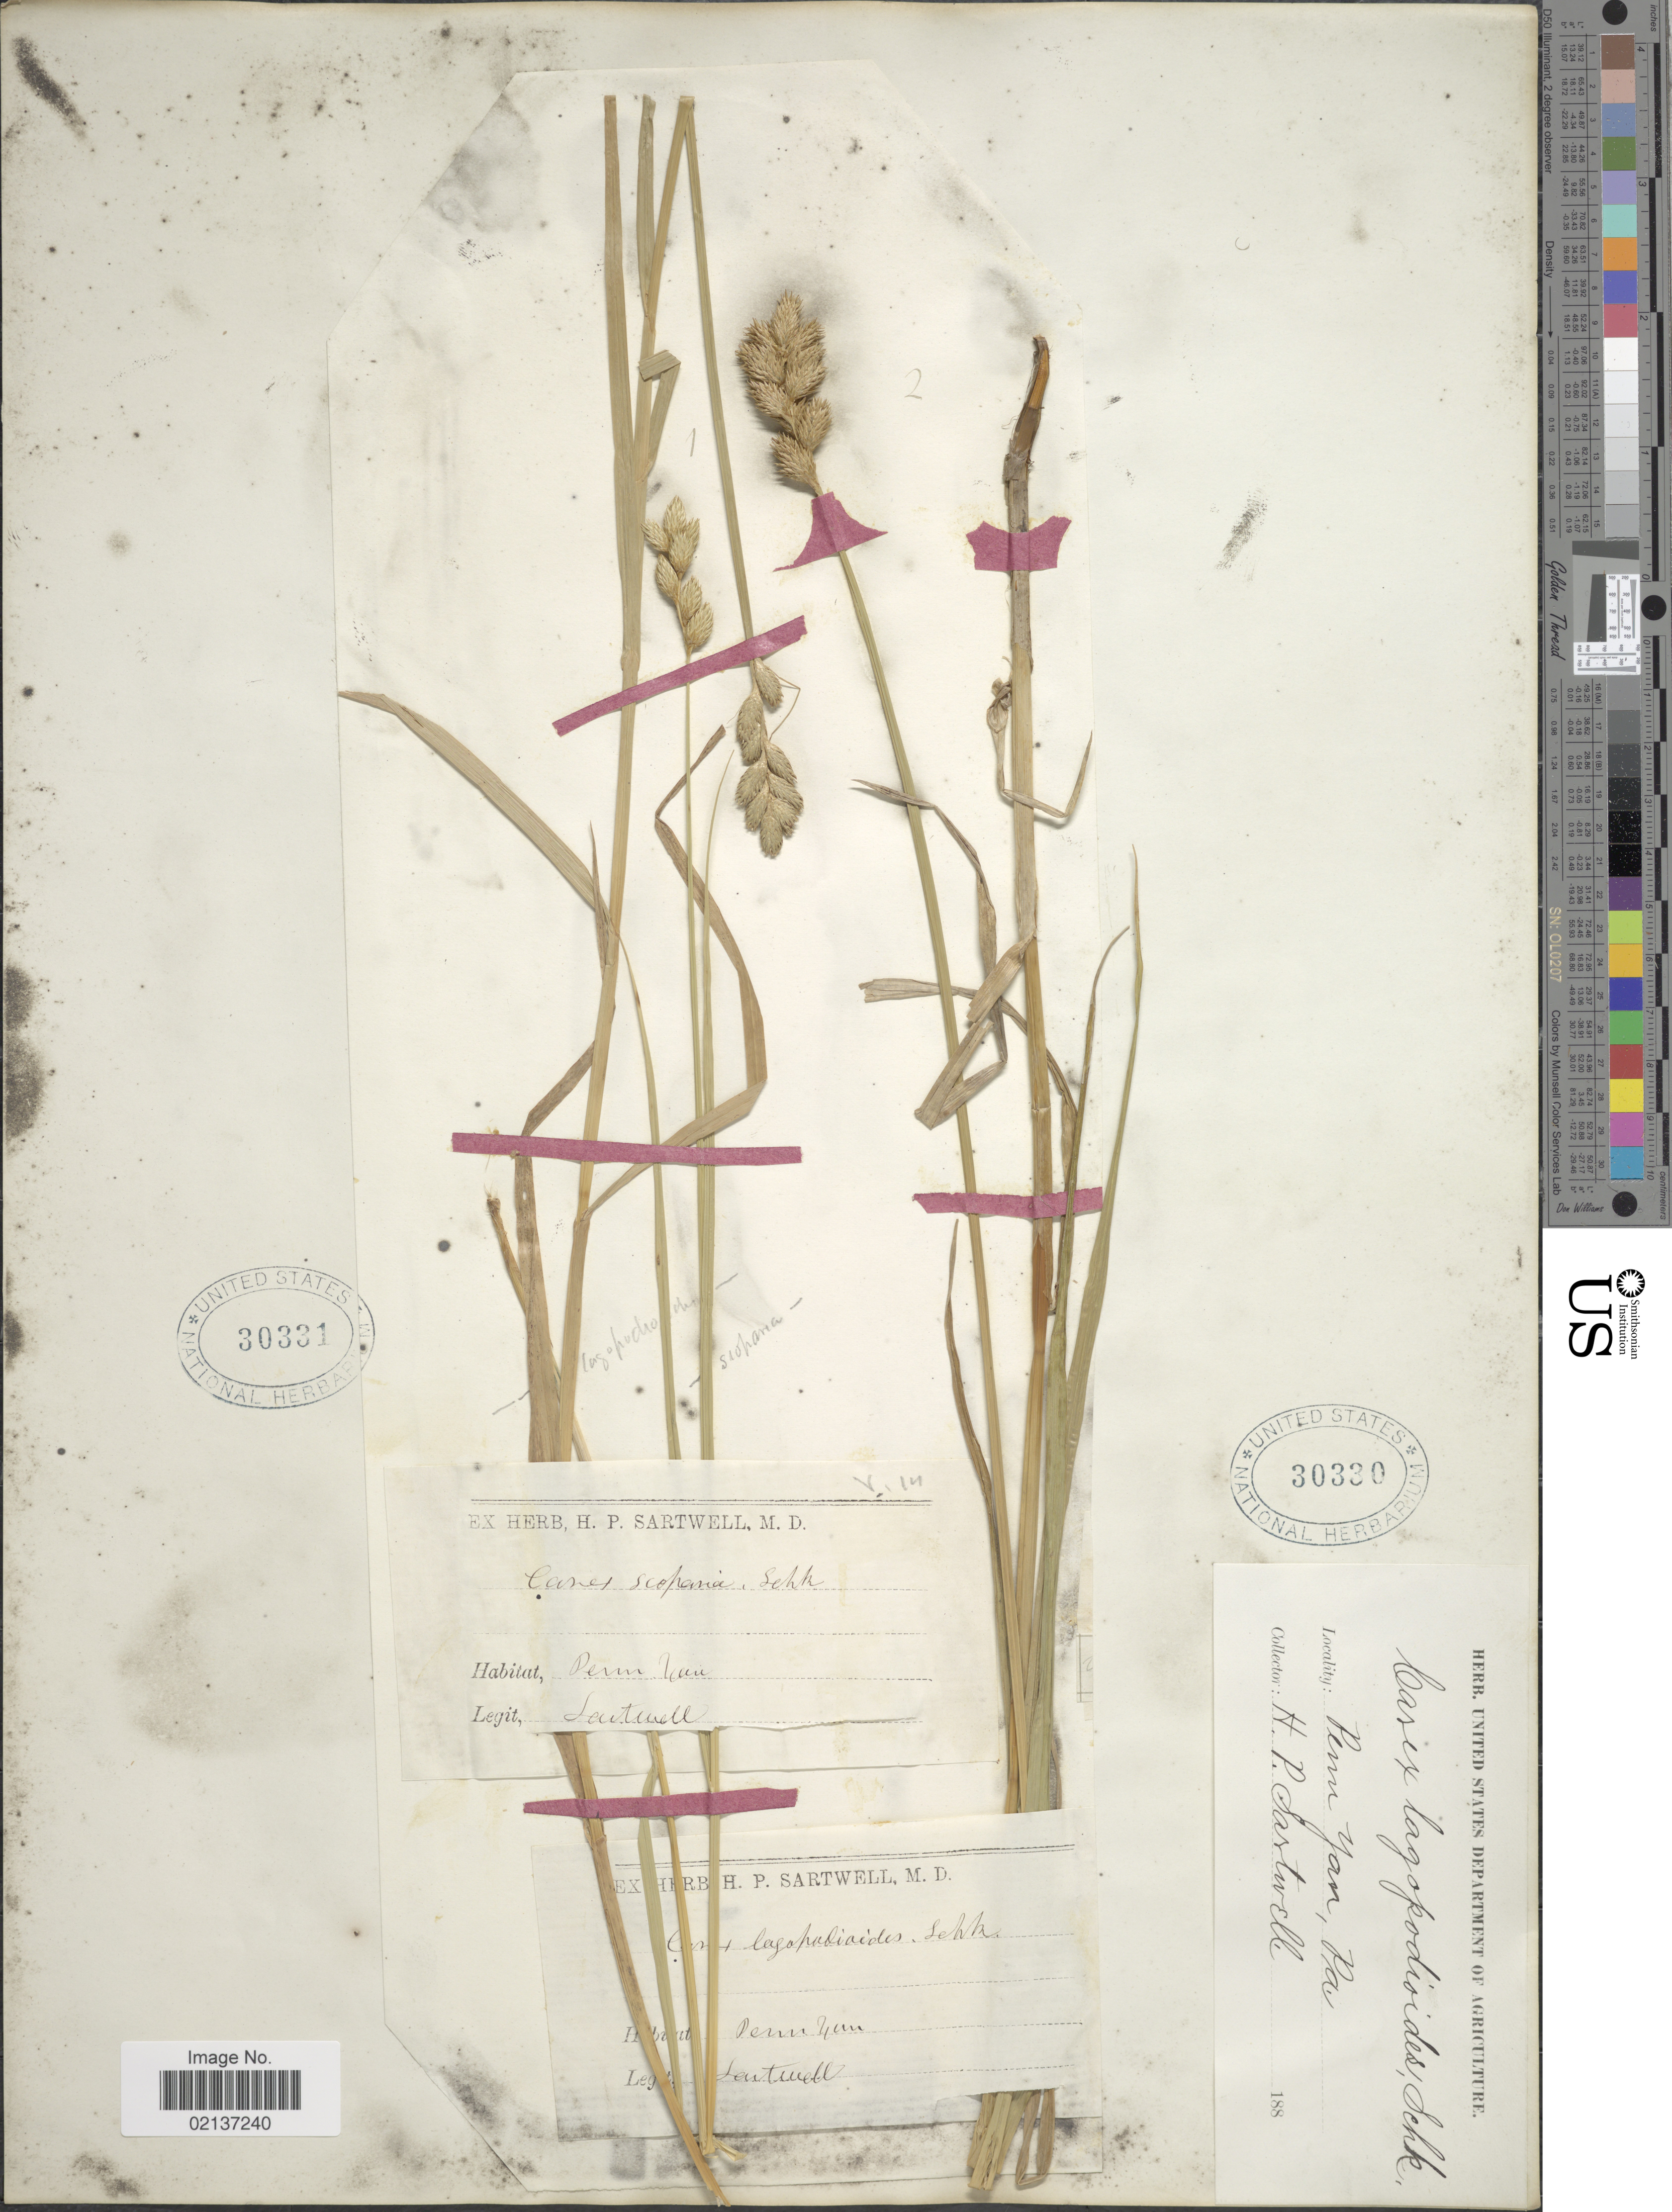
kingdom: Plantae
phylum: Tracheophyta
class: Liliopsida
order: Poales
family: Cyperaceae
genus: Carex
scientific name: Carex tribuloides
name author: Wahlenb.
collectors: H. P. Sartwell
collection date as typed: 188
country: United States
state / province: New York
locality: Penn Yan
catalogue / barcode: US 30330